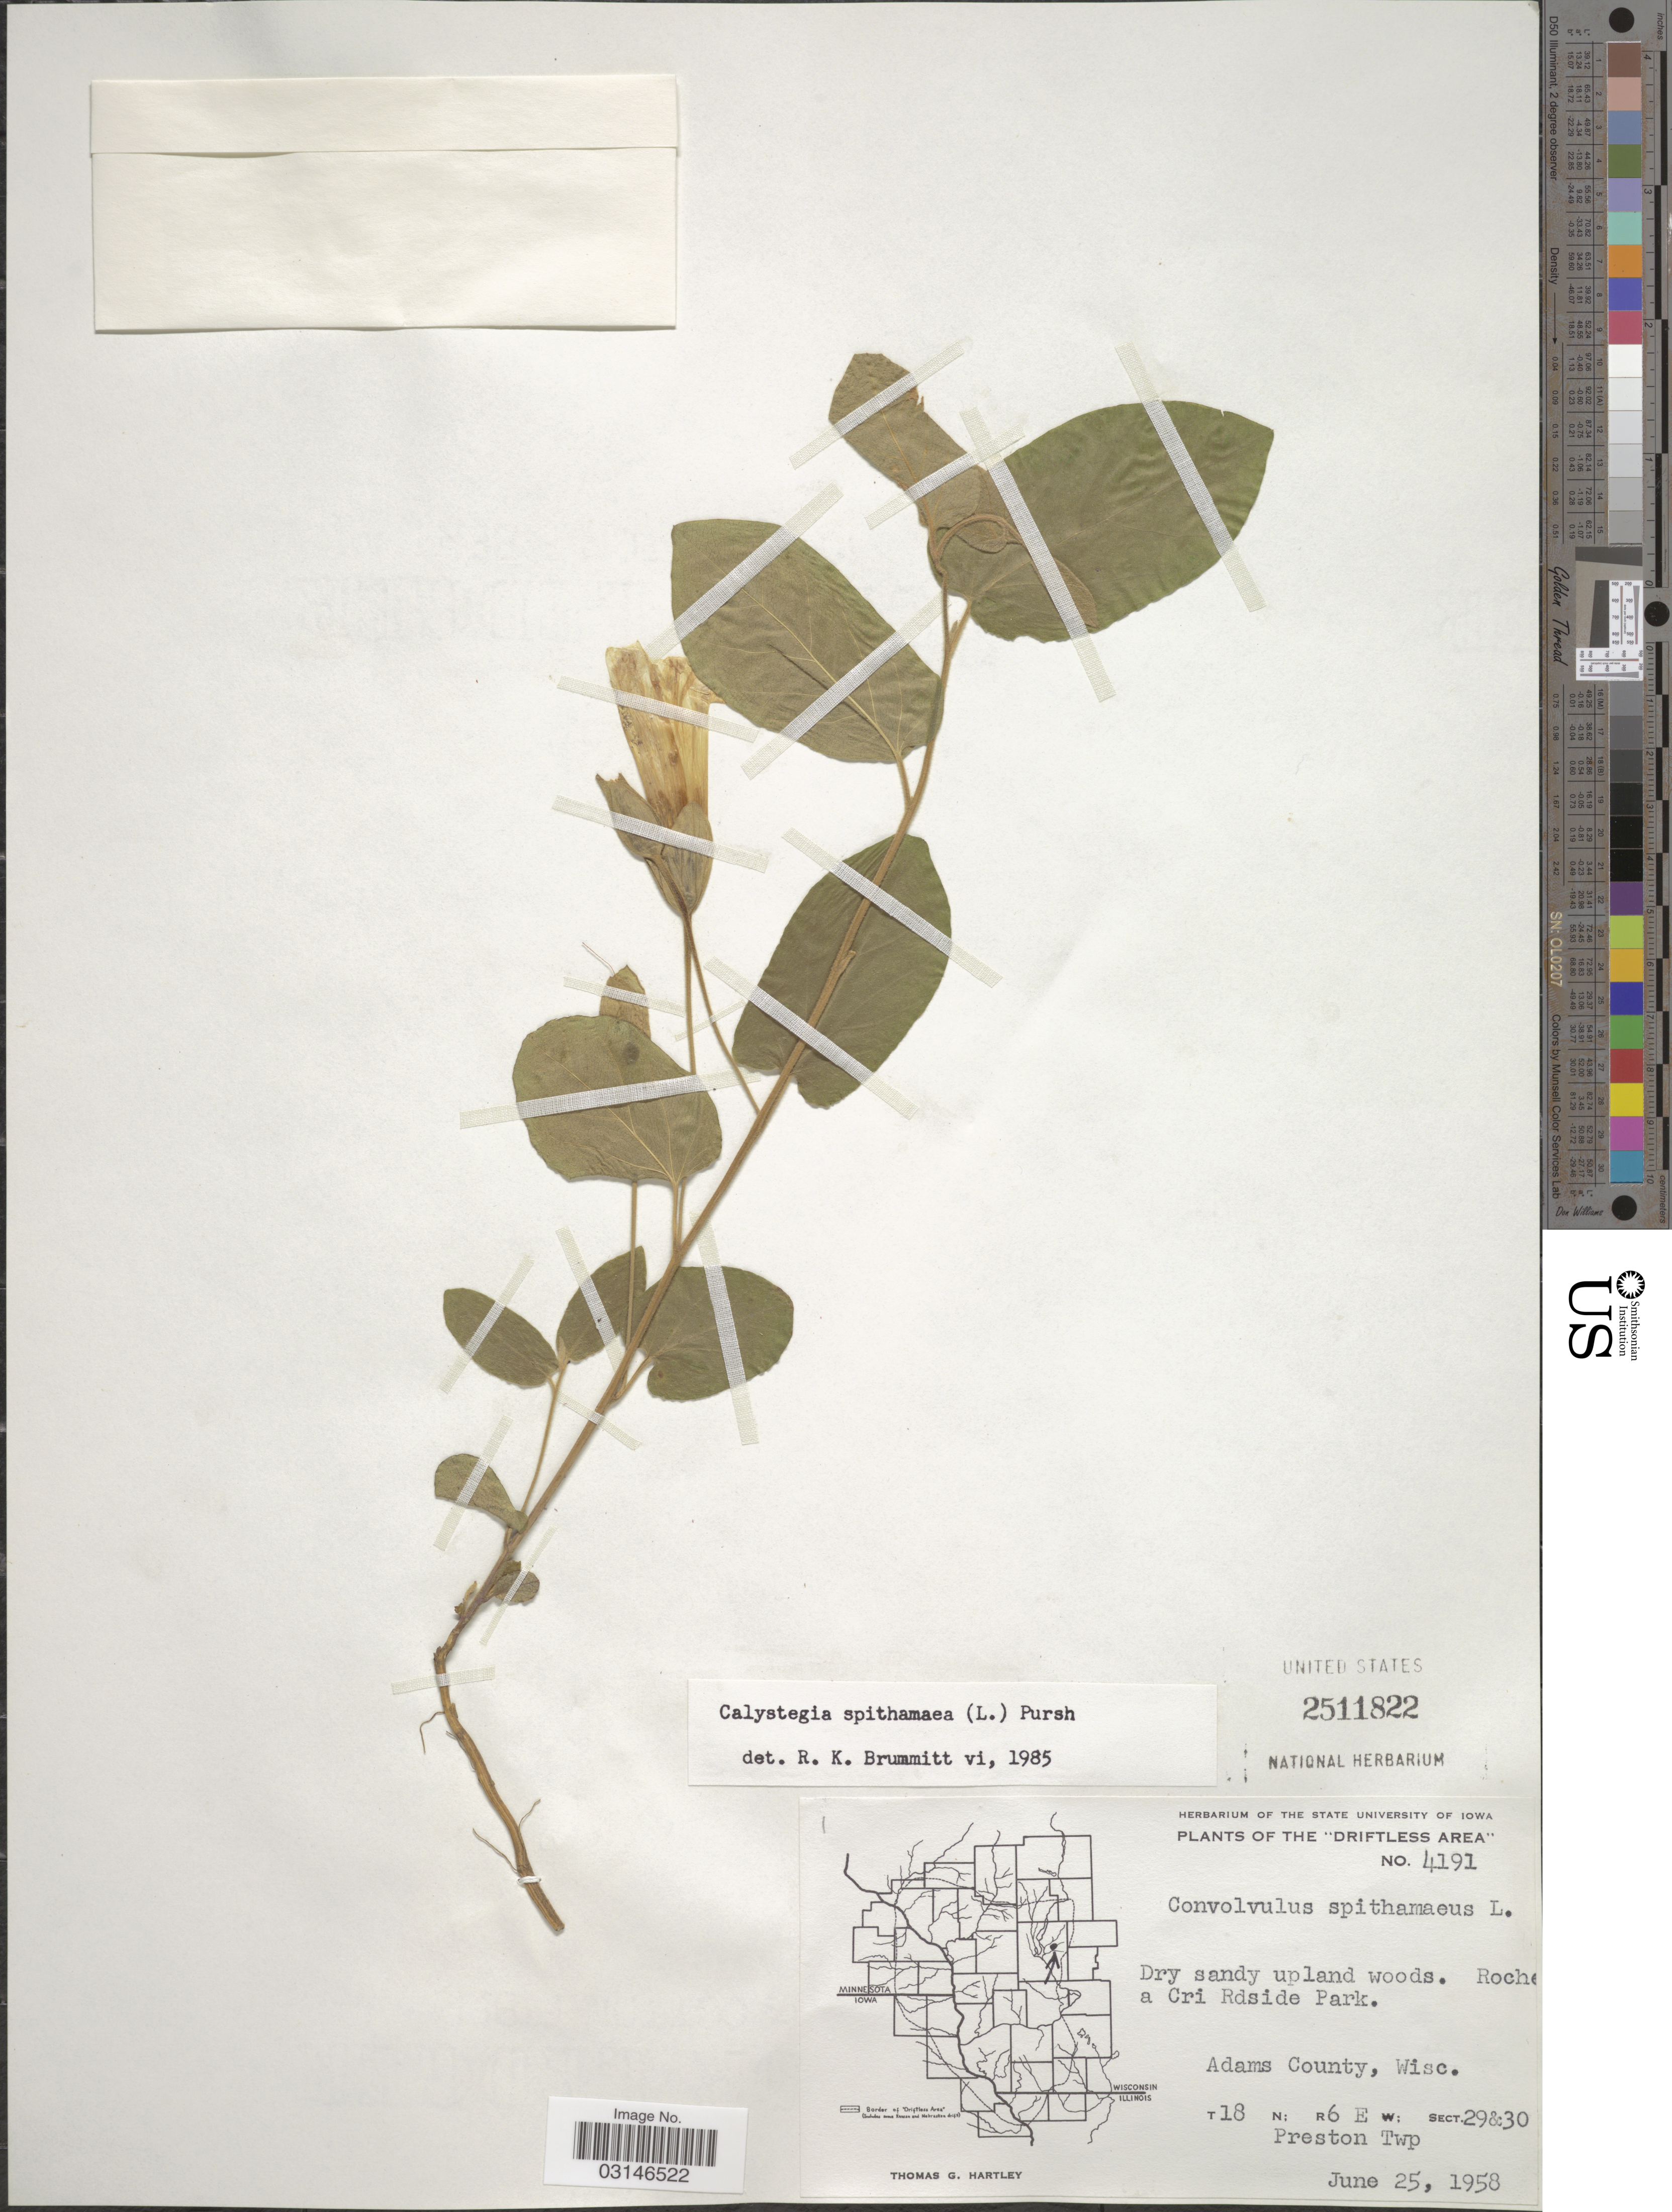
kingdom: Plantae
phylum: Tracheophyta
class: Magnoliopsida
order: Solanales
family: Convolvulaceae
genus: Calystegia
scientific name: Calystegia spithamaea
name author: (L.) Pursh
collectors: T. G. Hartley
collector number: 4191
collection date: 1958-06-25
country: United States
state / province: Wisconsin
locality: The "Driftless Area", Adams County, Wisc., Preston Twp., Roche a Cri Rdside Park, Sect 29&30.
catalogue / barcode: US 2511822